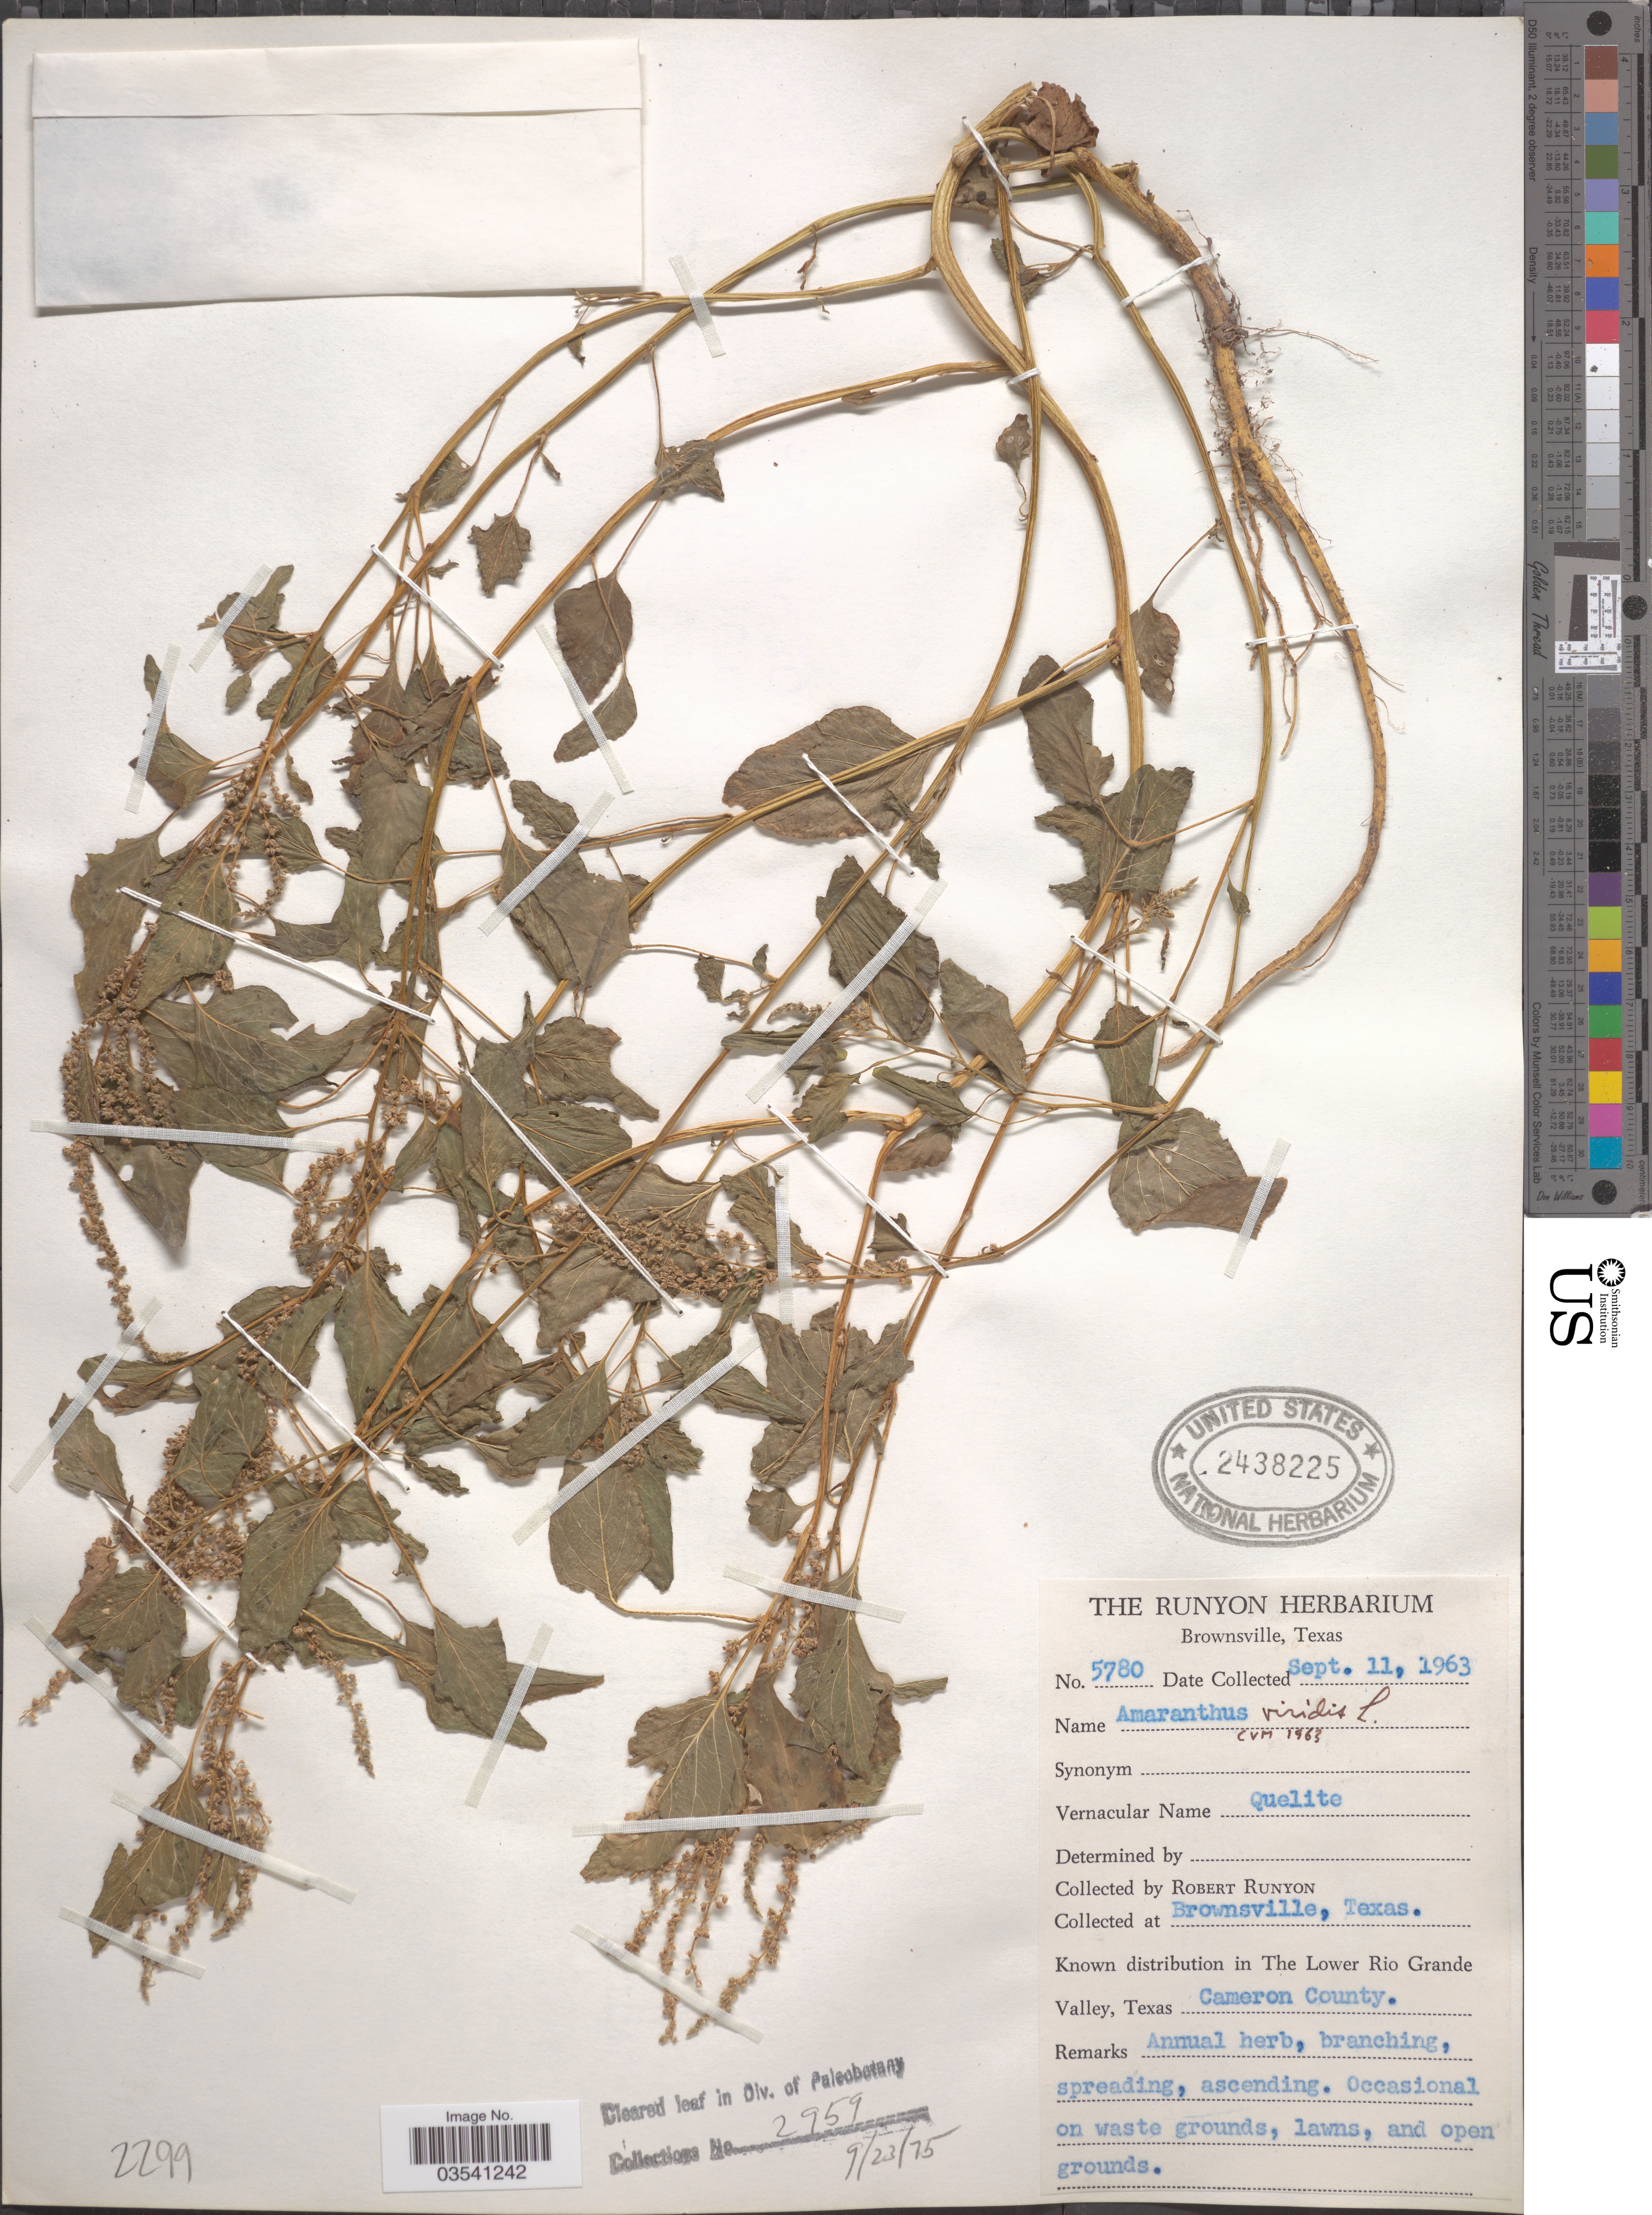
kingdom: Plantae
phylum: Tracheophyta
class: Magnoliopsida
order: Caryophyllales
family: Amaranthaceae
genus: Amaranthus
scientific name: Amaranthus viridis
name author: L.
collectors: R. Runyon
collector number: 5780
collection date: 1963-09-11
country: United States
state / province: Texas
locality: Brownsville. The Lower Rio Grande Valley. Cameron County.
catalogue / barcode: US 2438225